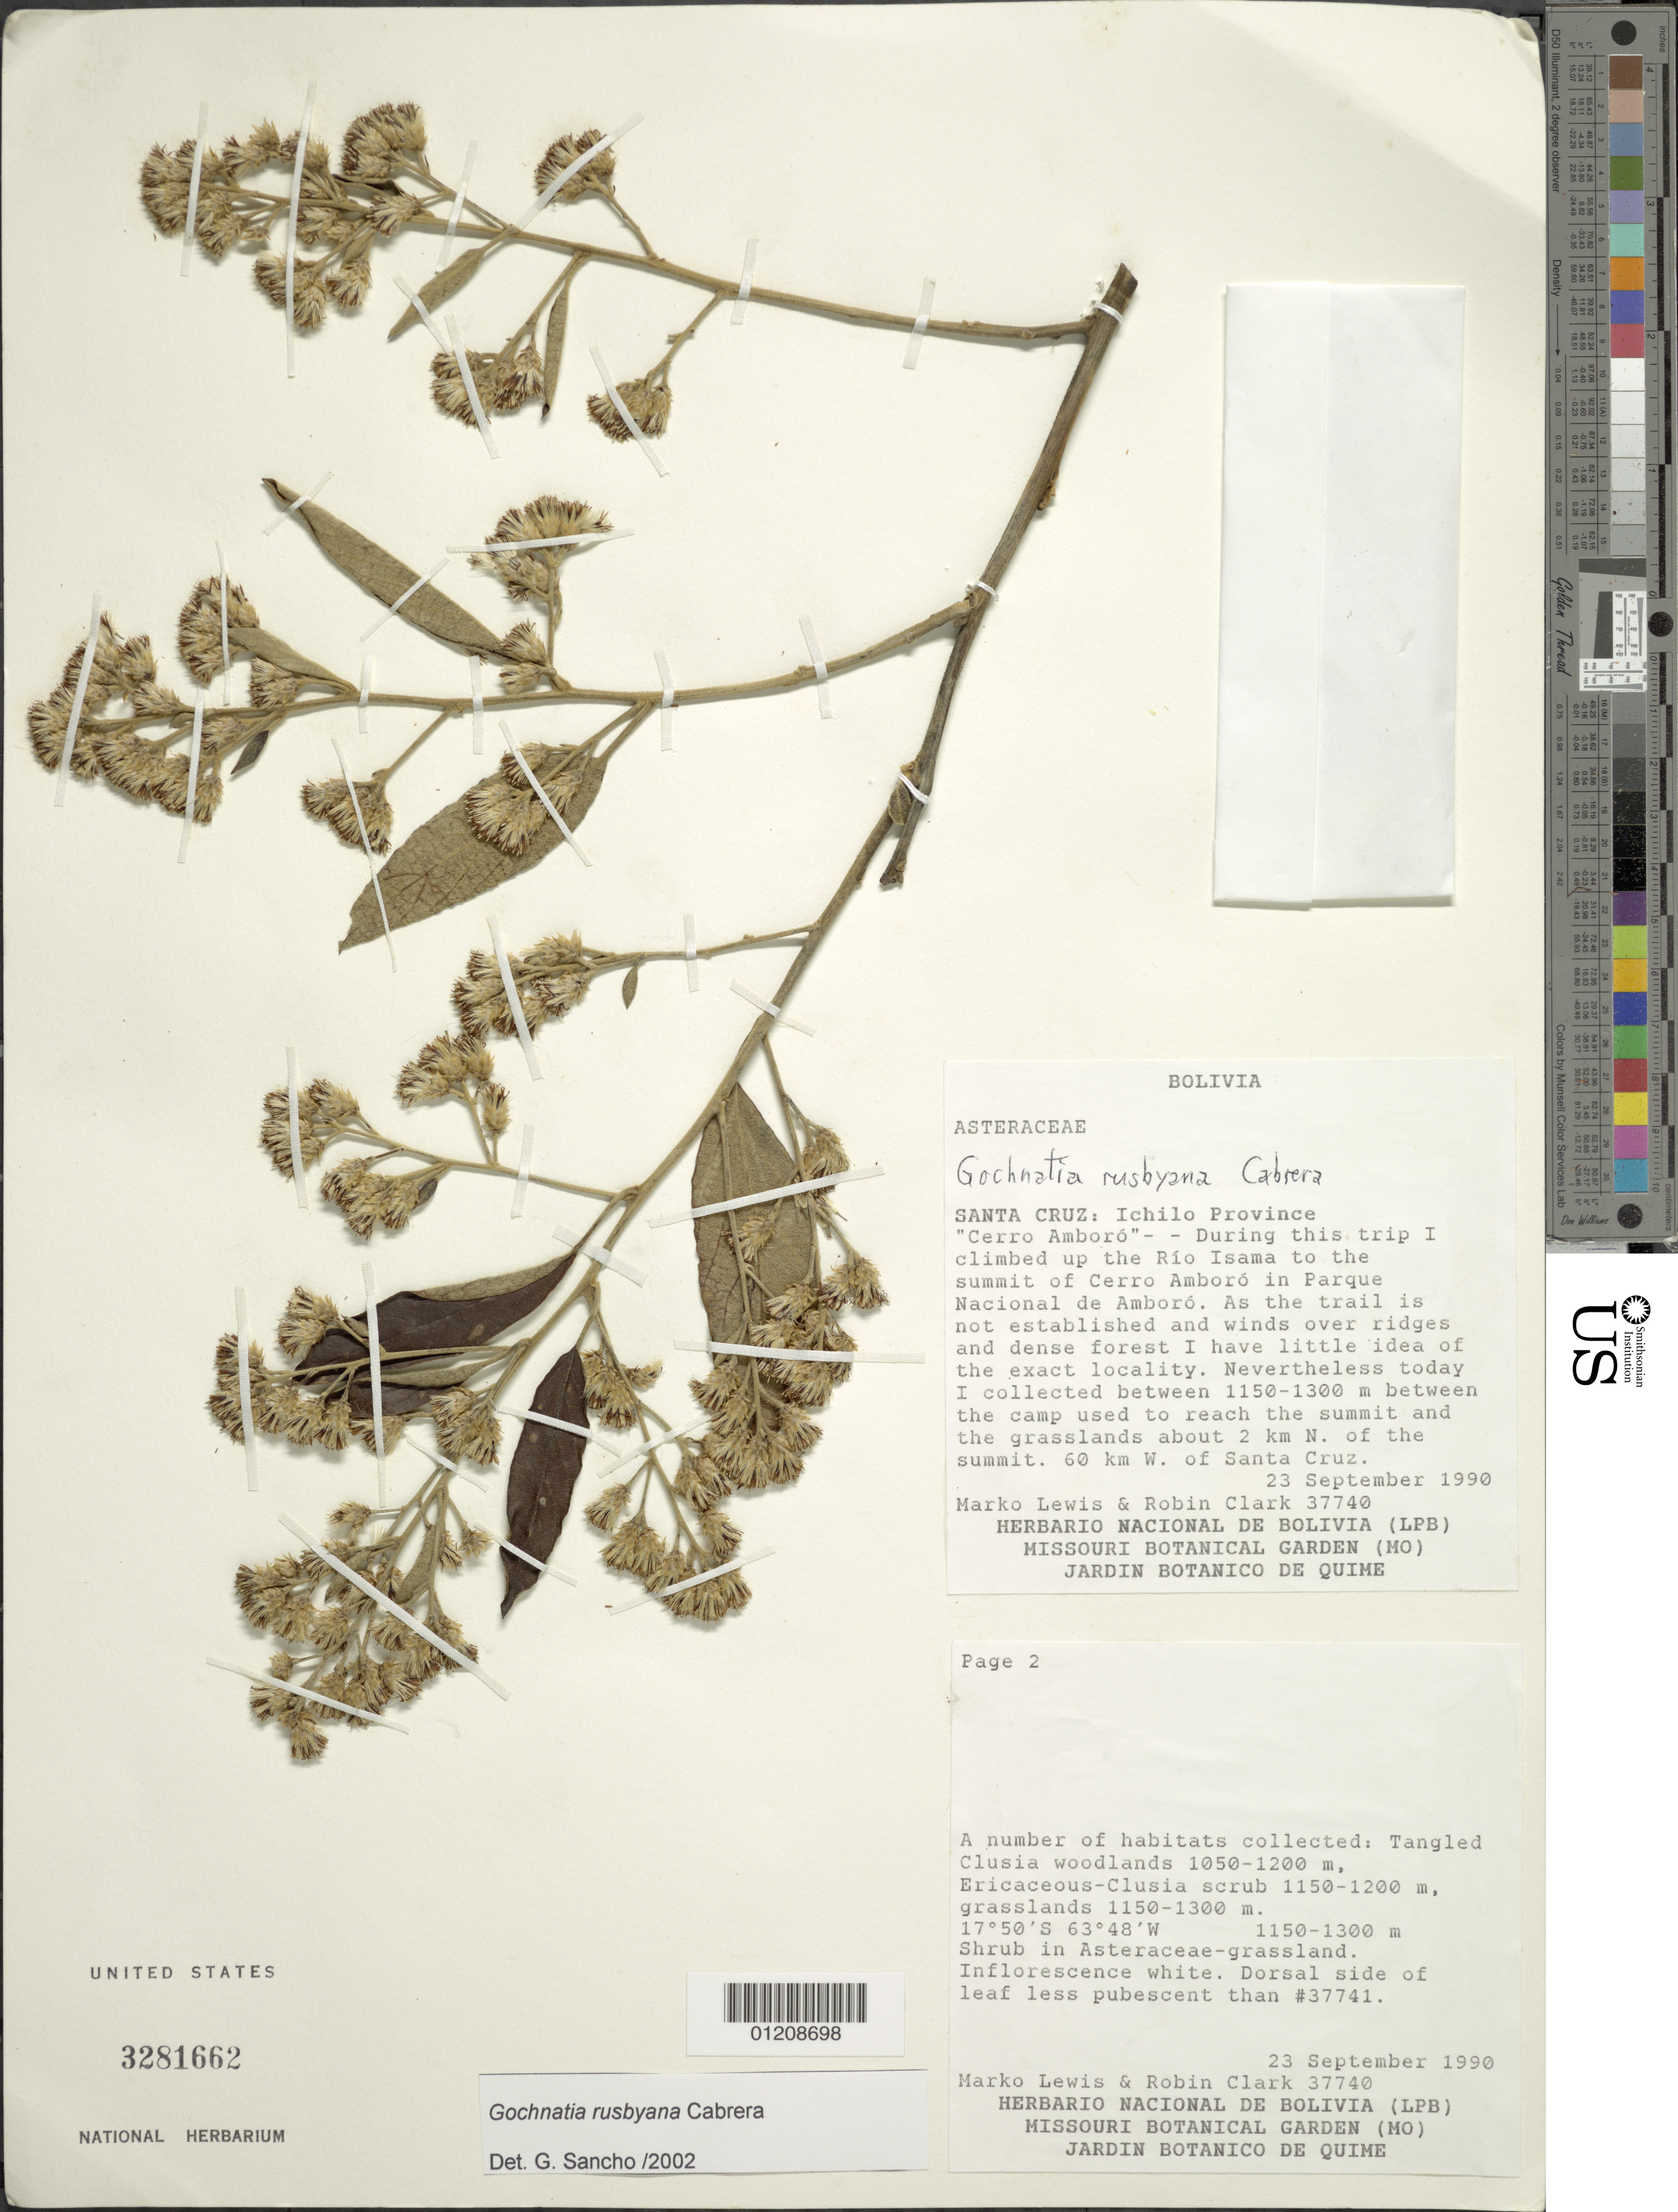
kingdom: Plantae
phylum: Tracheophyta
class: Magnoliopsida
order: Asterales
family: Asteraceae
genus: Moquiniastrum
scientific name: Moquiniastrum bolivianum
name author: (Rusby) G. Sancho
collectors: M. A. Lewis & R. Clark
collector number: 37740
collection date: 1990-09-23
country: Bolivia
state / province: Santa Cruz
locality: Ichilo Prov.; Cerro Amboro; 60 km W of Santa Cruz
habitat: Shrub in Asteraceae-grassland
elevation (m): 1150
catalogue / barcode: US 3281662